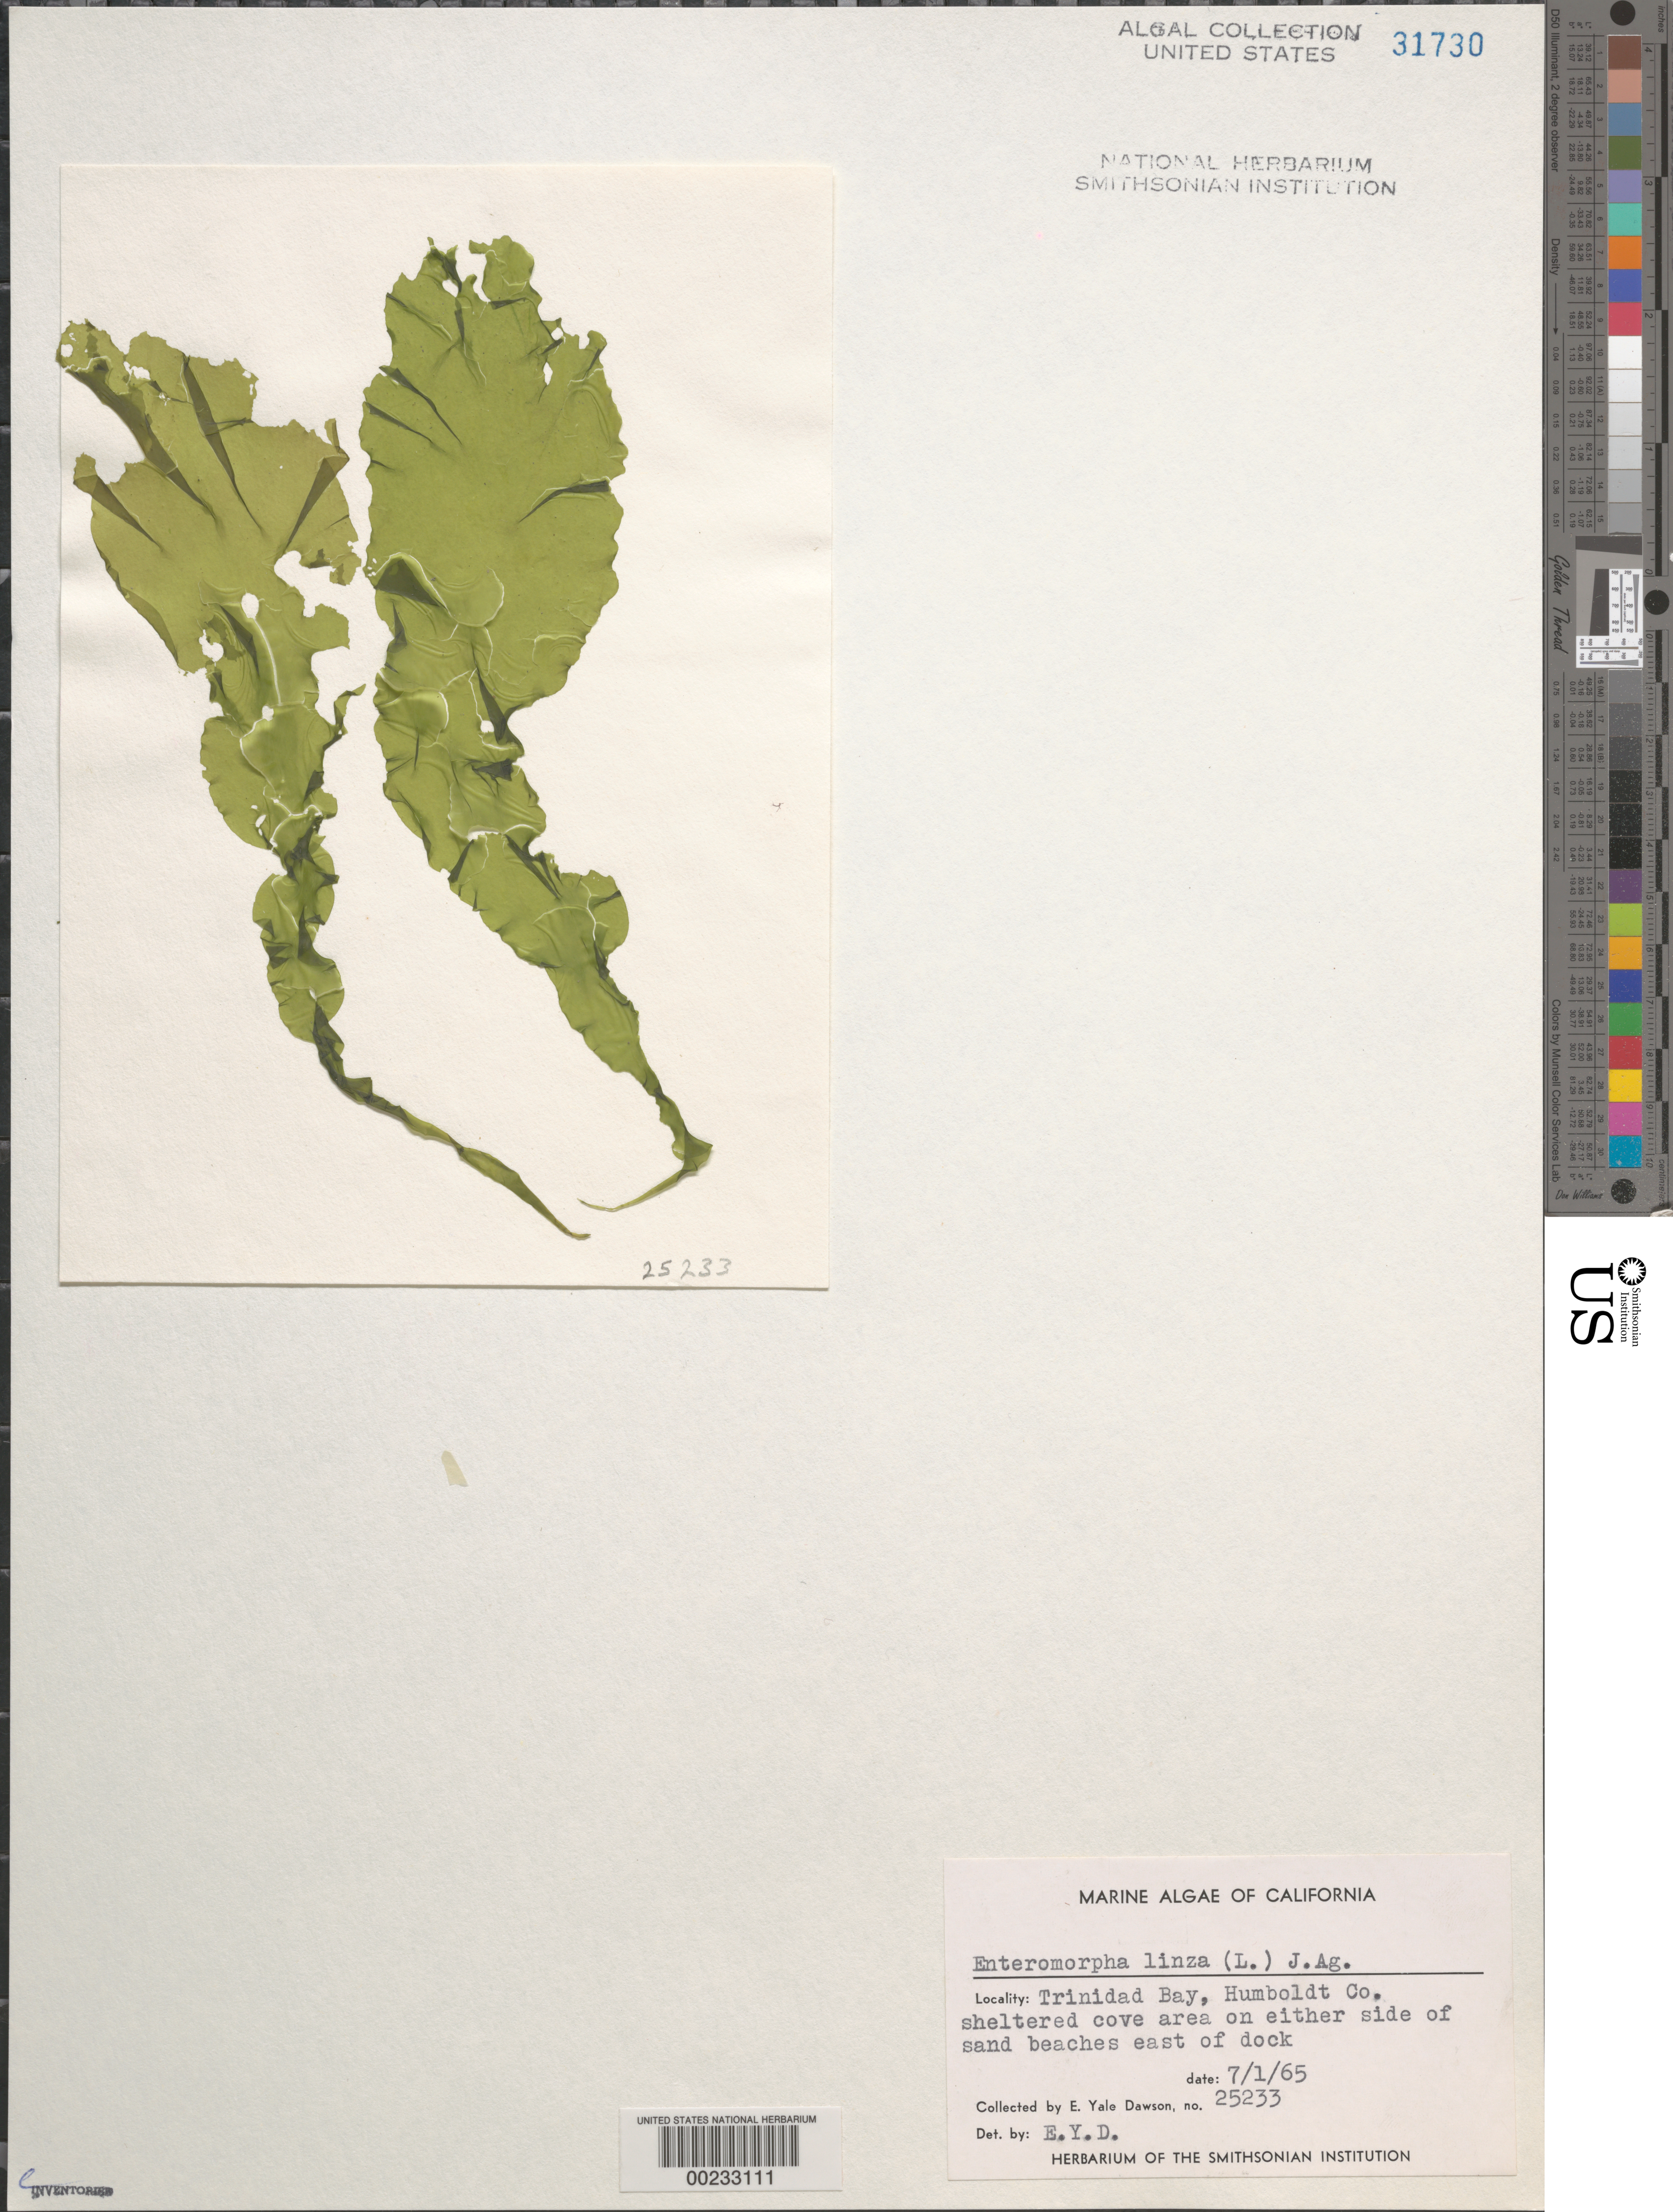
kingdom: Plantae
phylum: Chlorophyta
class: Ulvophyceae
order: Ulvales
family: Ulvaceae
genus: Ulva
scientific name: Ulva clathrata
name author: (Roth) C. Agardh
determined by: Algae name updating Project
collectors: E. Y. Dawson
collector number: EYD 25233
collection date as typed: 01 Jul 1965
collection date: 1965-07-01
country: United States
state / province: California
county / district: Humboldt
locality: Trinidad Bay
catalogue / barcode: US 31730